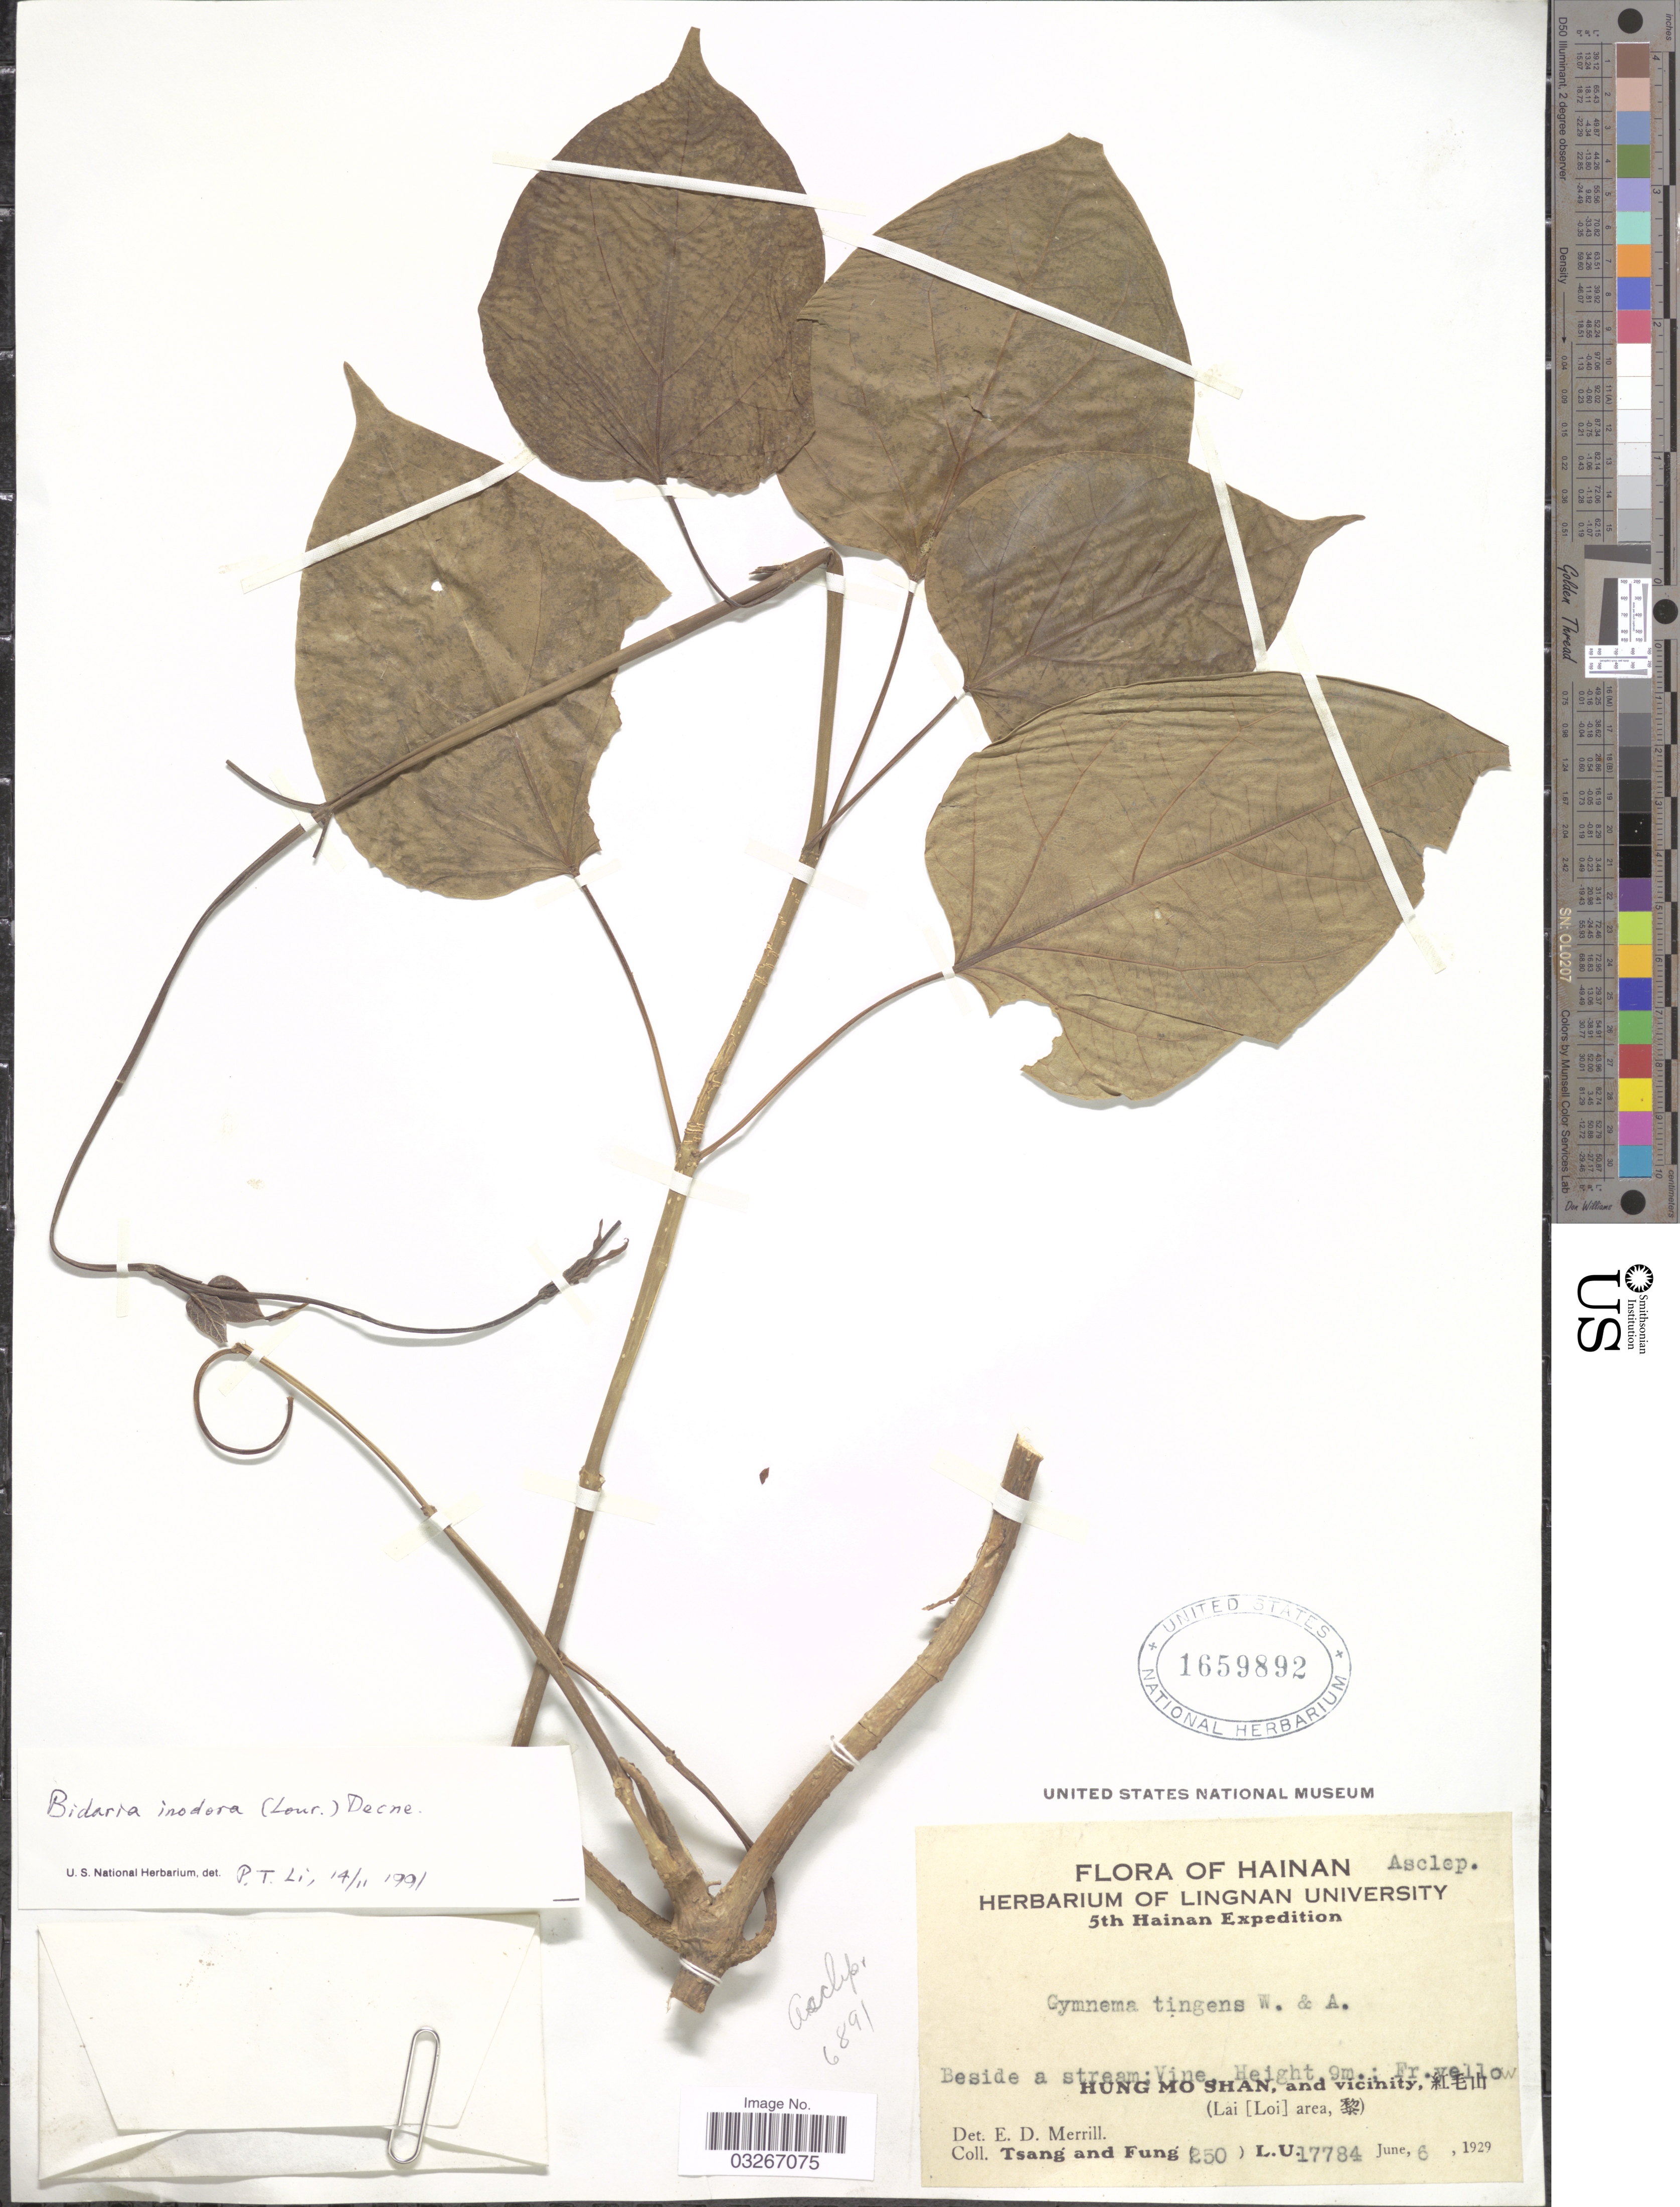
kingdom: Plantae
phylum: Tracheophyta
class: Magnoliopsida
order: Gentianales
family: Apocynaceae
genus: Gymnema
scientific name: Gymnema inodorum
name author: (Lour.) Decne.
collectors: -. T'sang & Fung, --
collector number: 250L.U.17784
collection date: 1929-06-06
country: China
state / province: Hainan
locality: Hung Mo Shan, and vicinity, X. (Lai [Loi] area, X).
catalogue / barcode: US 1659892